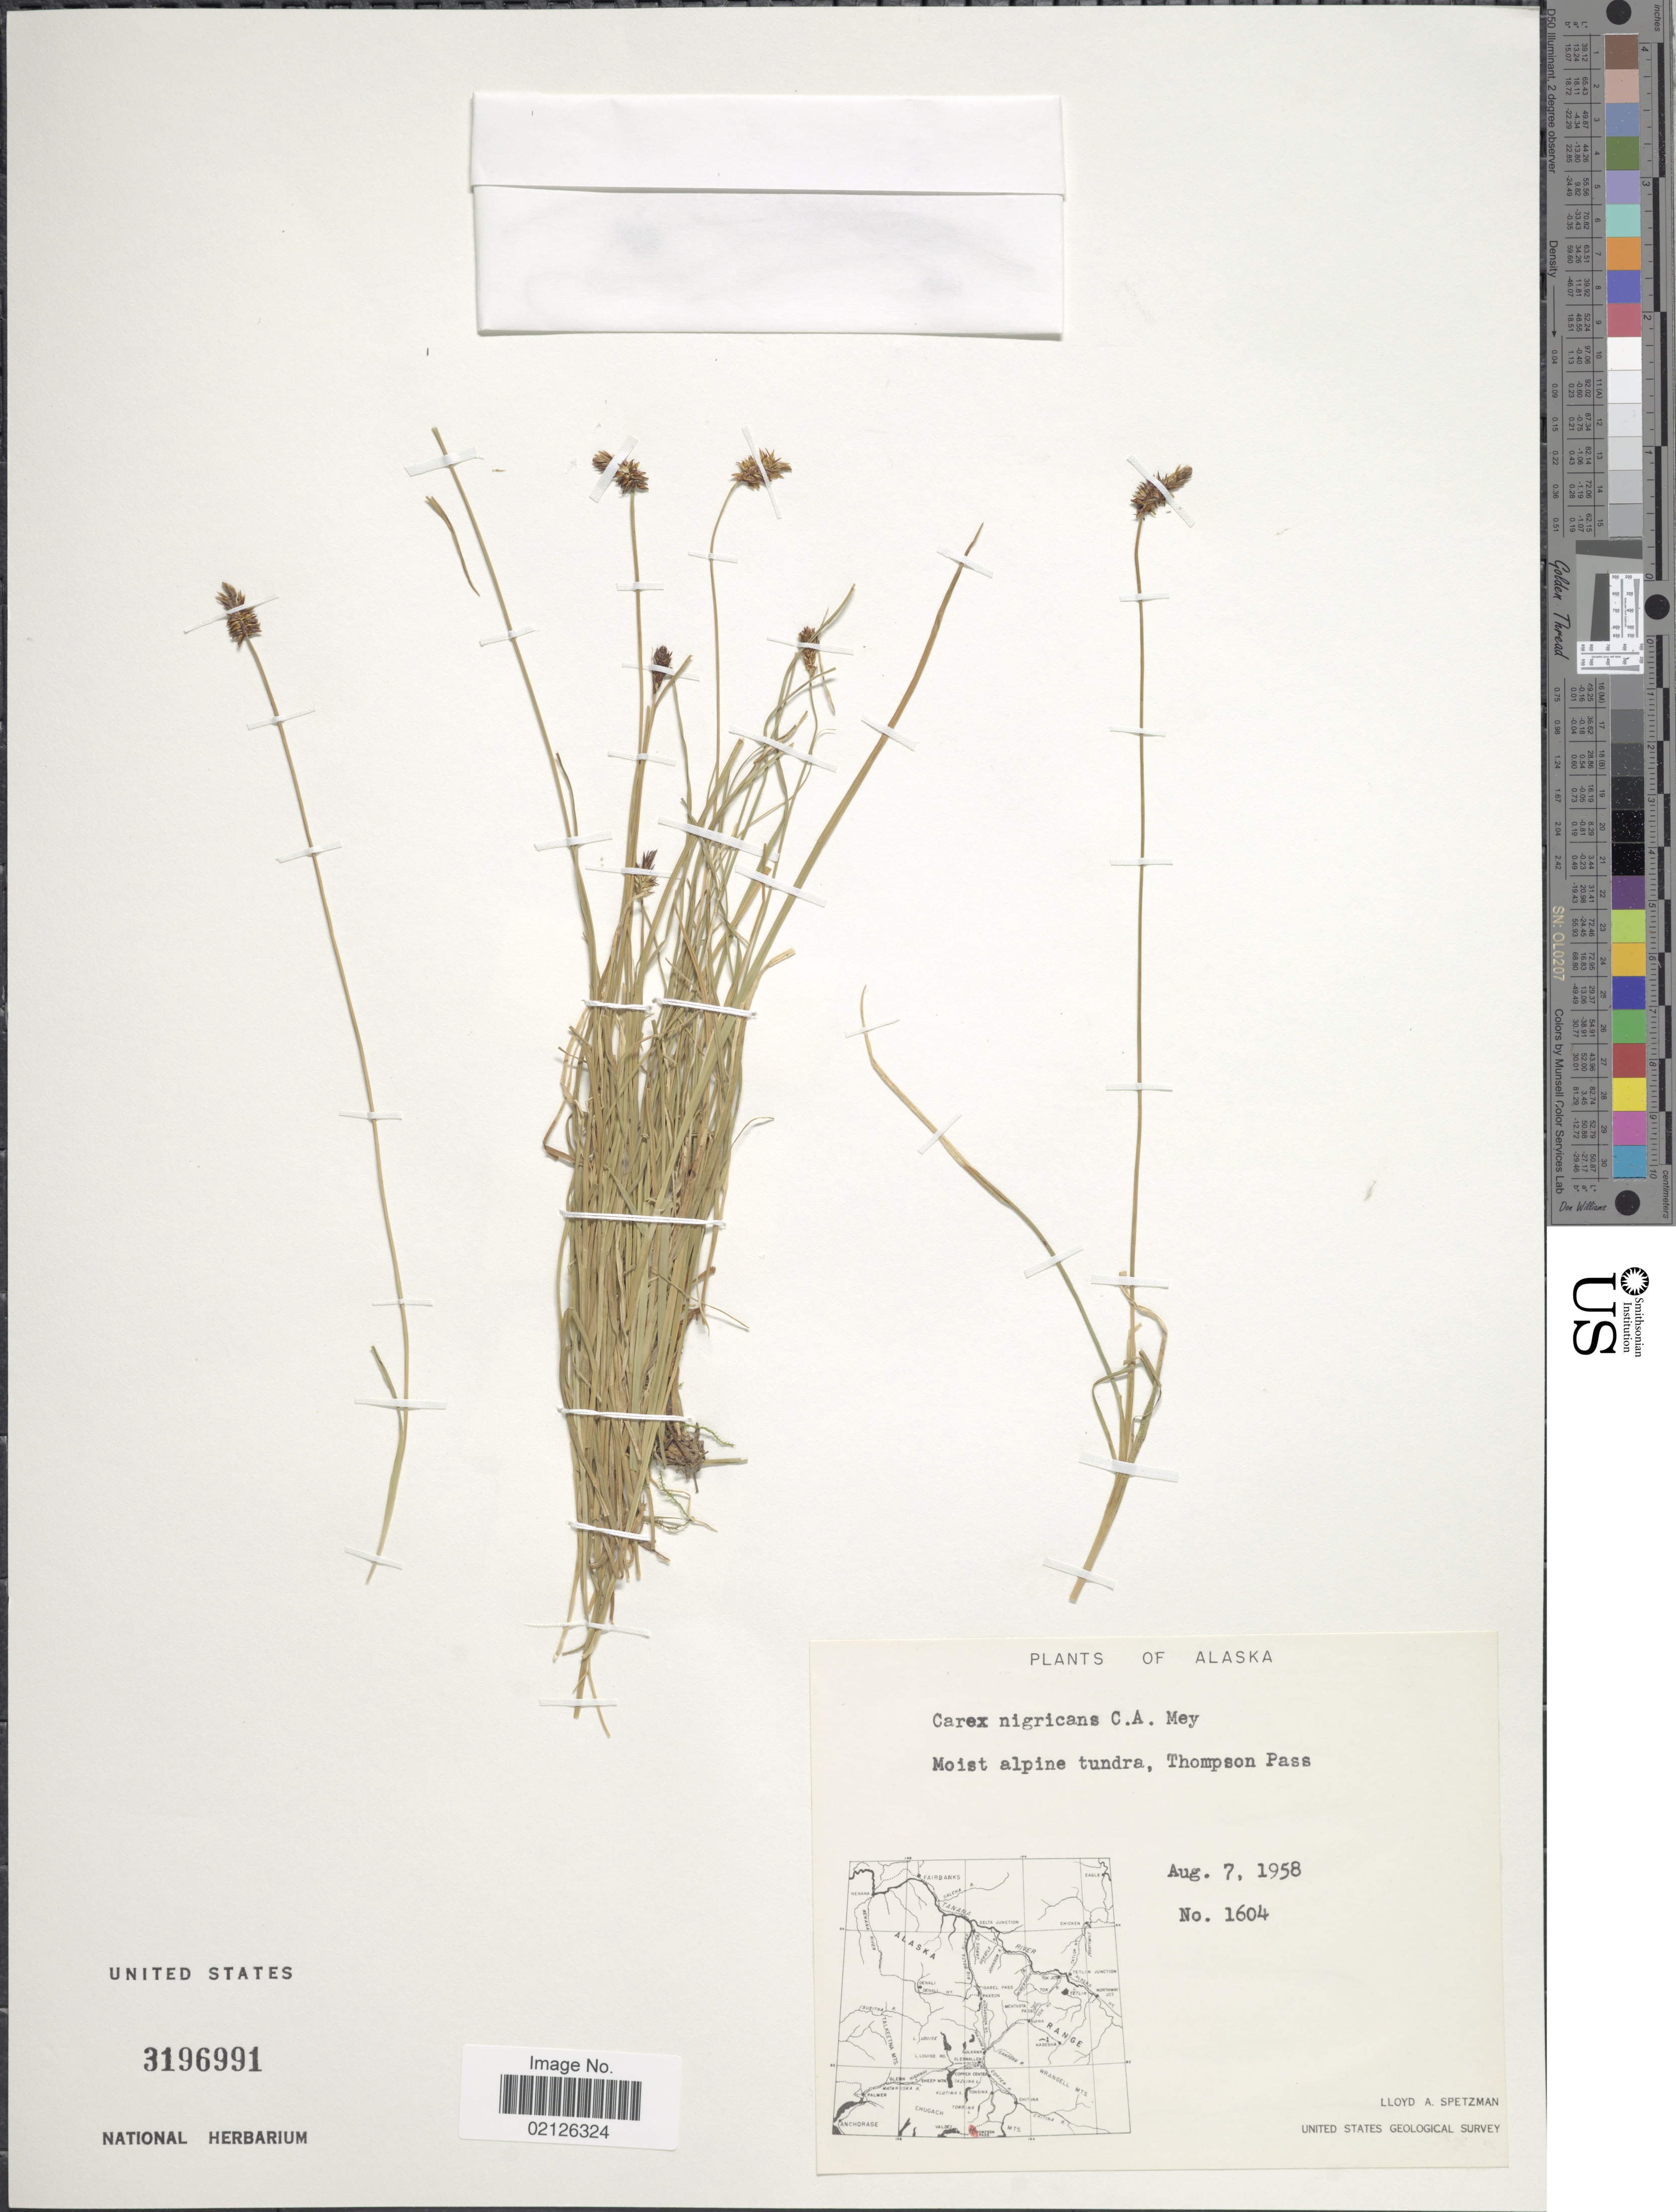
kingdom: Plantae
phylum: Tracheophyta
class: Liliopsida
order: Poales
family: Cyperaceae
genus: Carex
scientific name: Carex nigricans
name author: C.A. Mey.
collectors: L. Spetzman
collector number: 1604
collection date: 1958-08-07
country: United States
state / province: Alaska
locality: Moist alpine tundra, Thompson Pass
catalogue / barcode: US 3196991